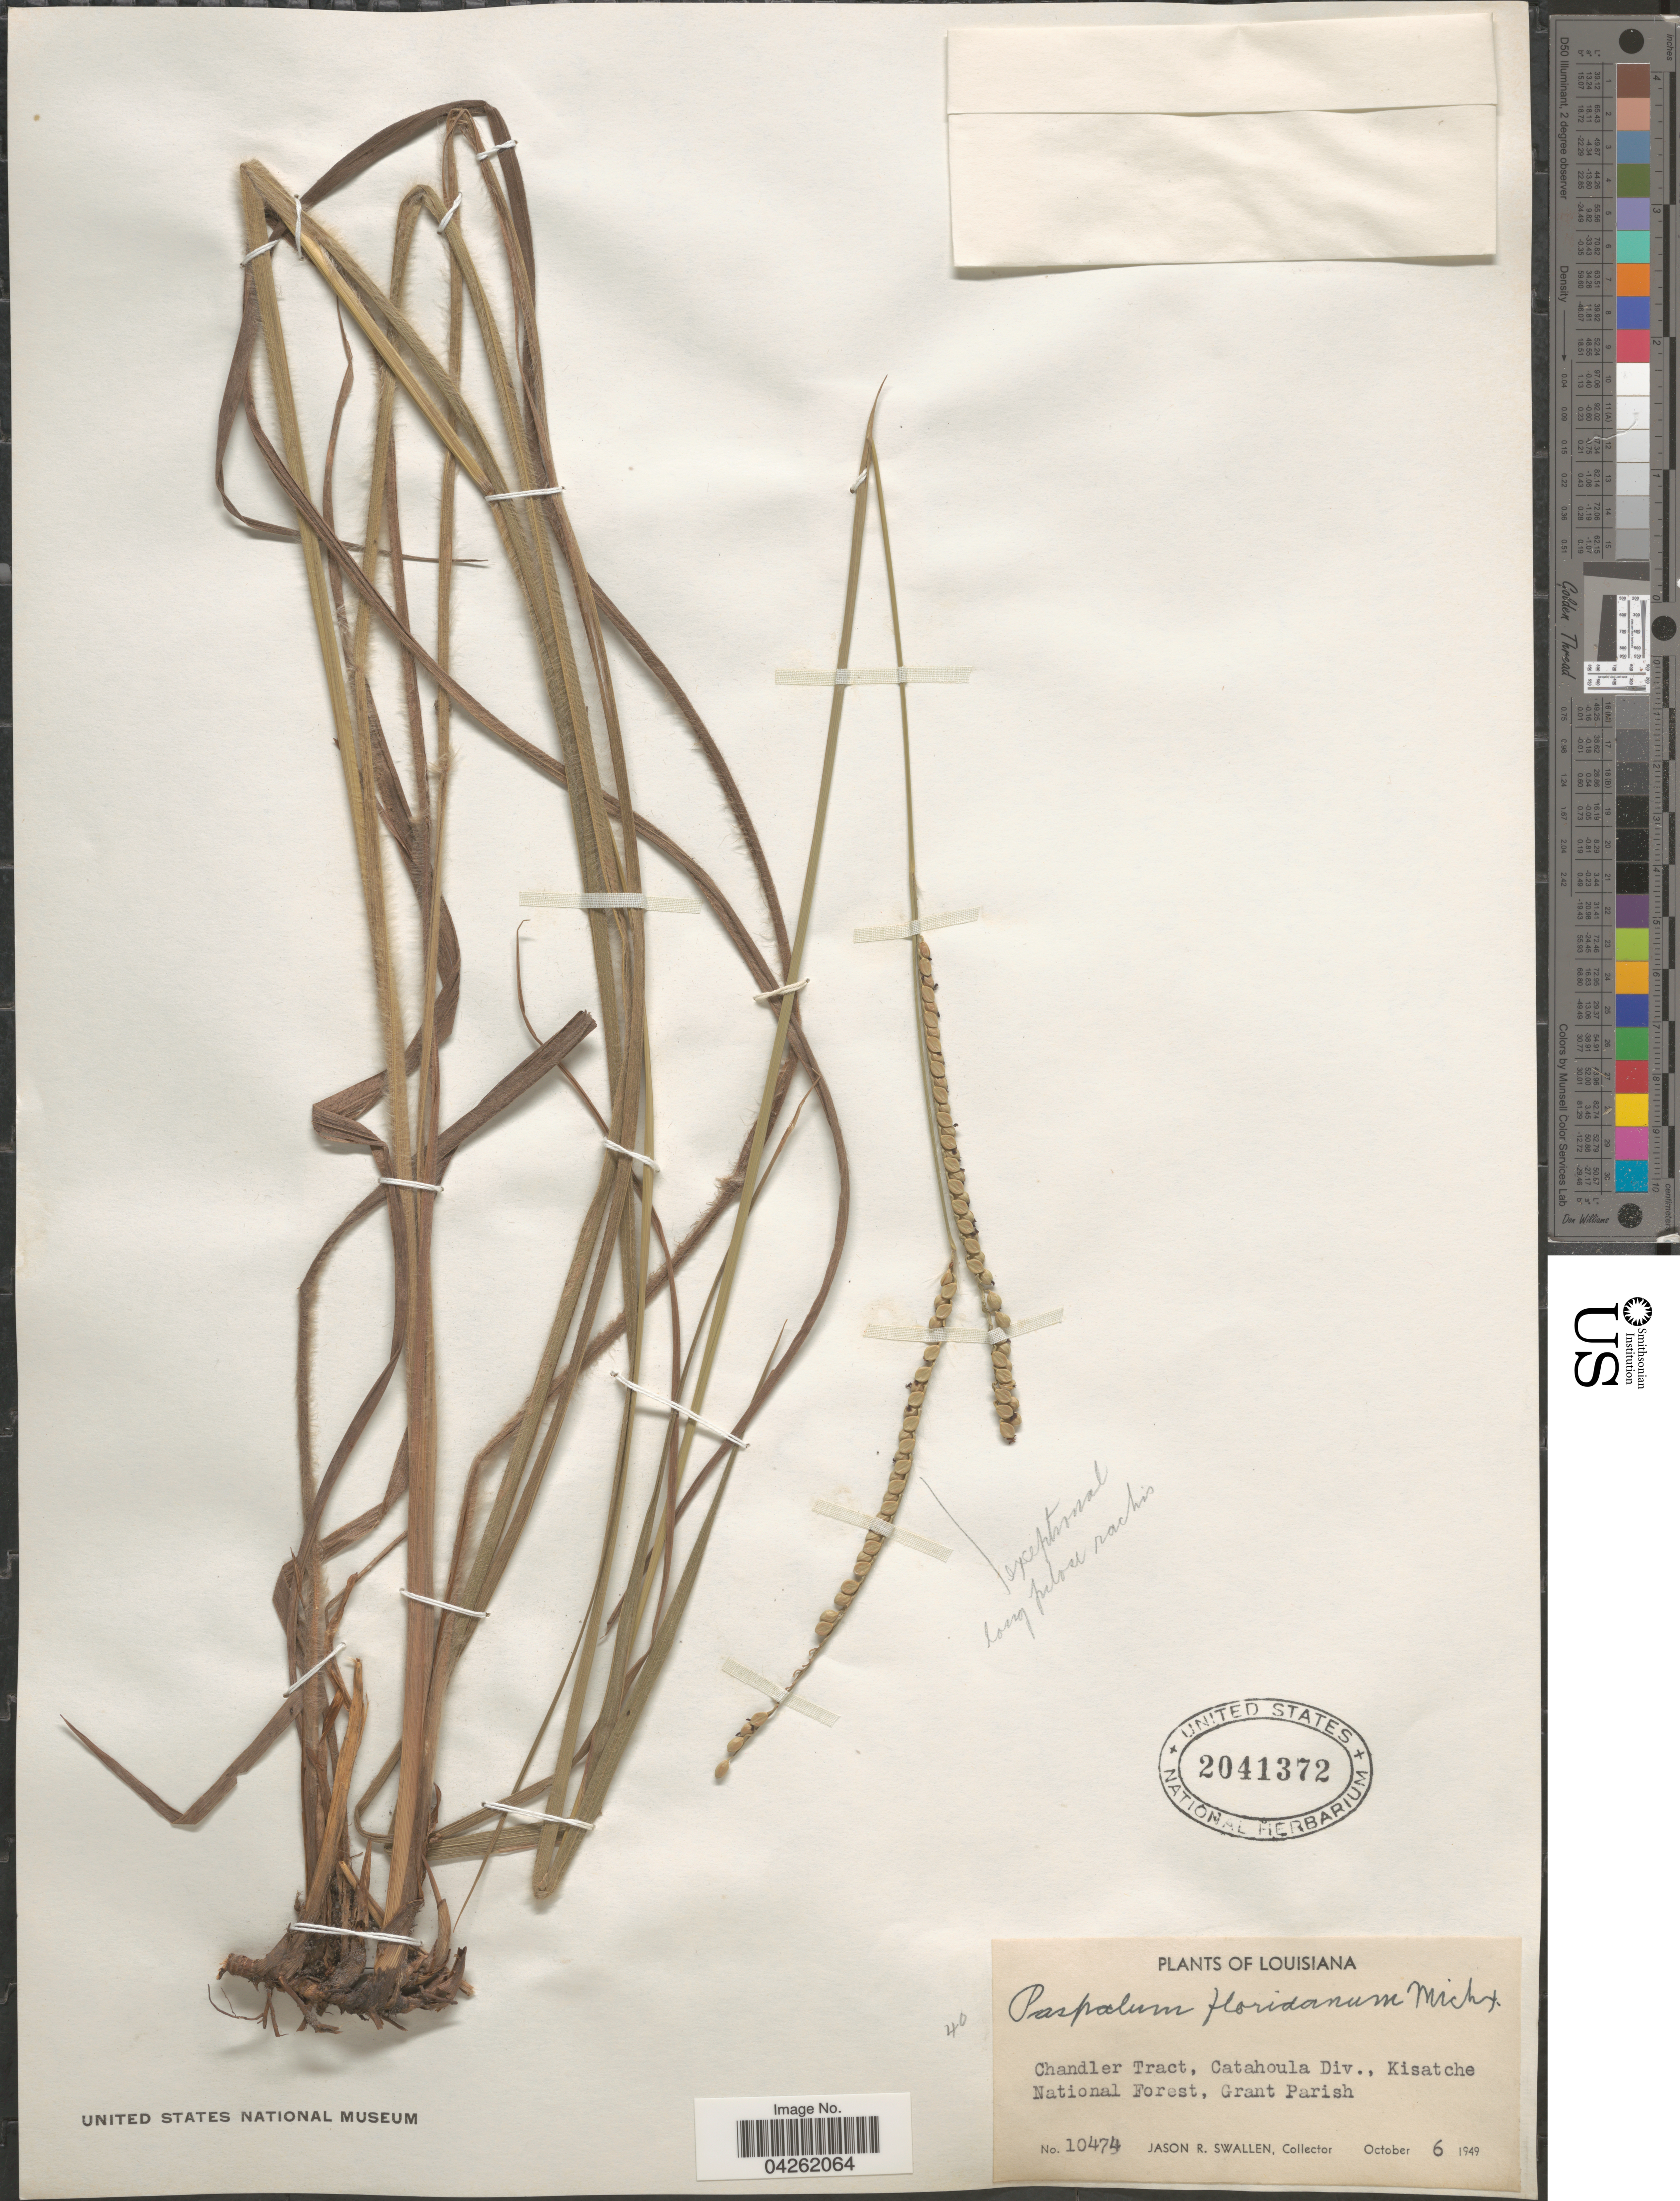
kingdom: Plantae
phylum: Tracheophyta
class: Liliopsida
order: Poales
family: Poaceae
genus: Paspalum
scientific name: Paspalum floridanum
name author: Michx.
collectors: J. R. Swallen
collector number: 10474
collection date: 1949-10-06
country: United States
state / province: Louisiana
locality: Chandler Tract, Catahoula Div., Kisatche National Forest, Grant Parish.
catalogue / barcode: US 2041372